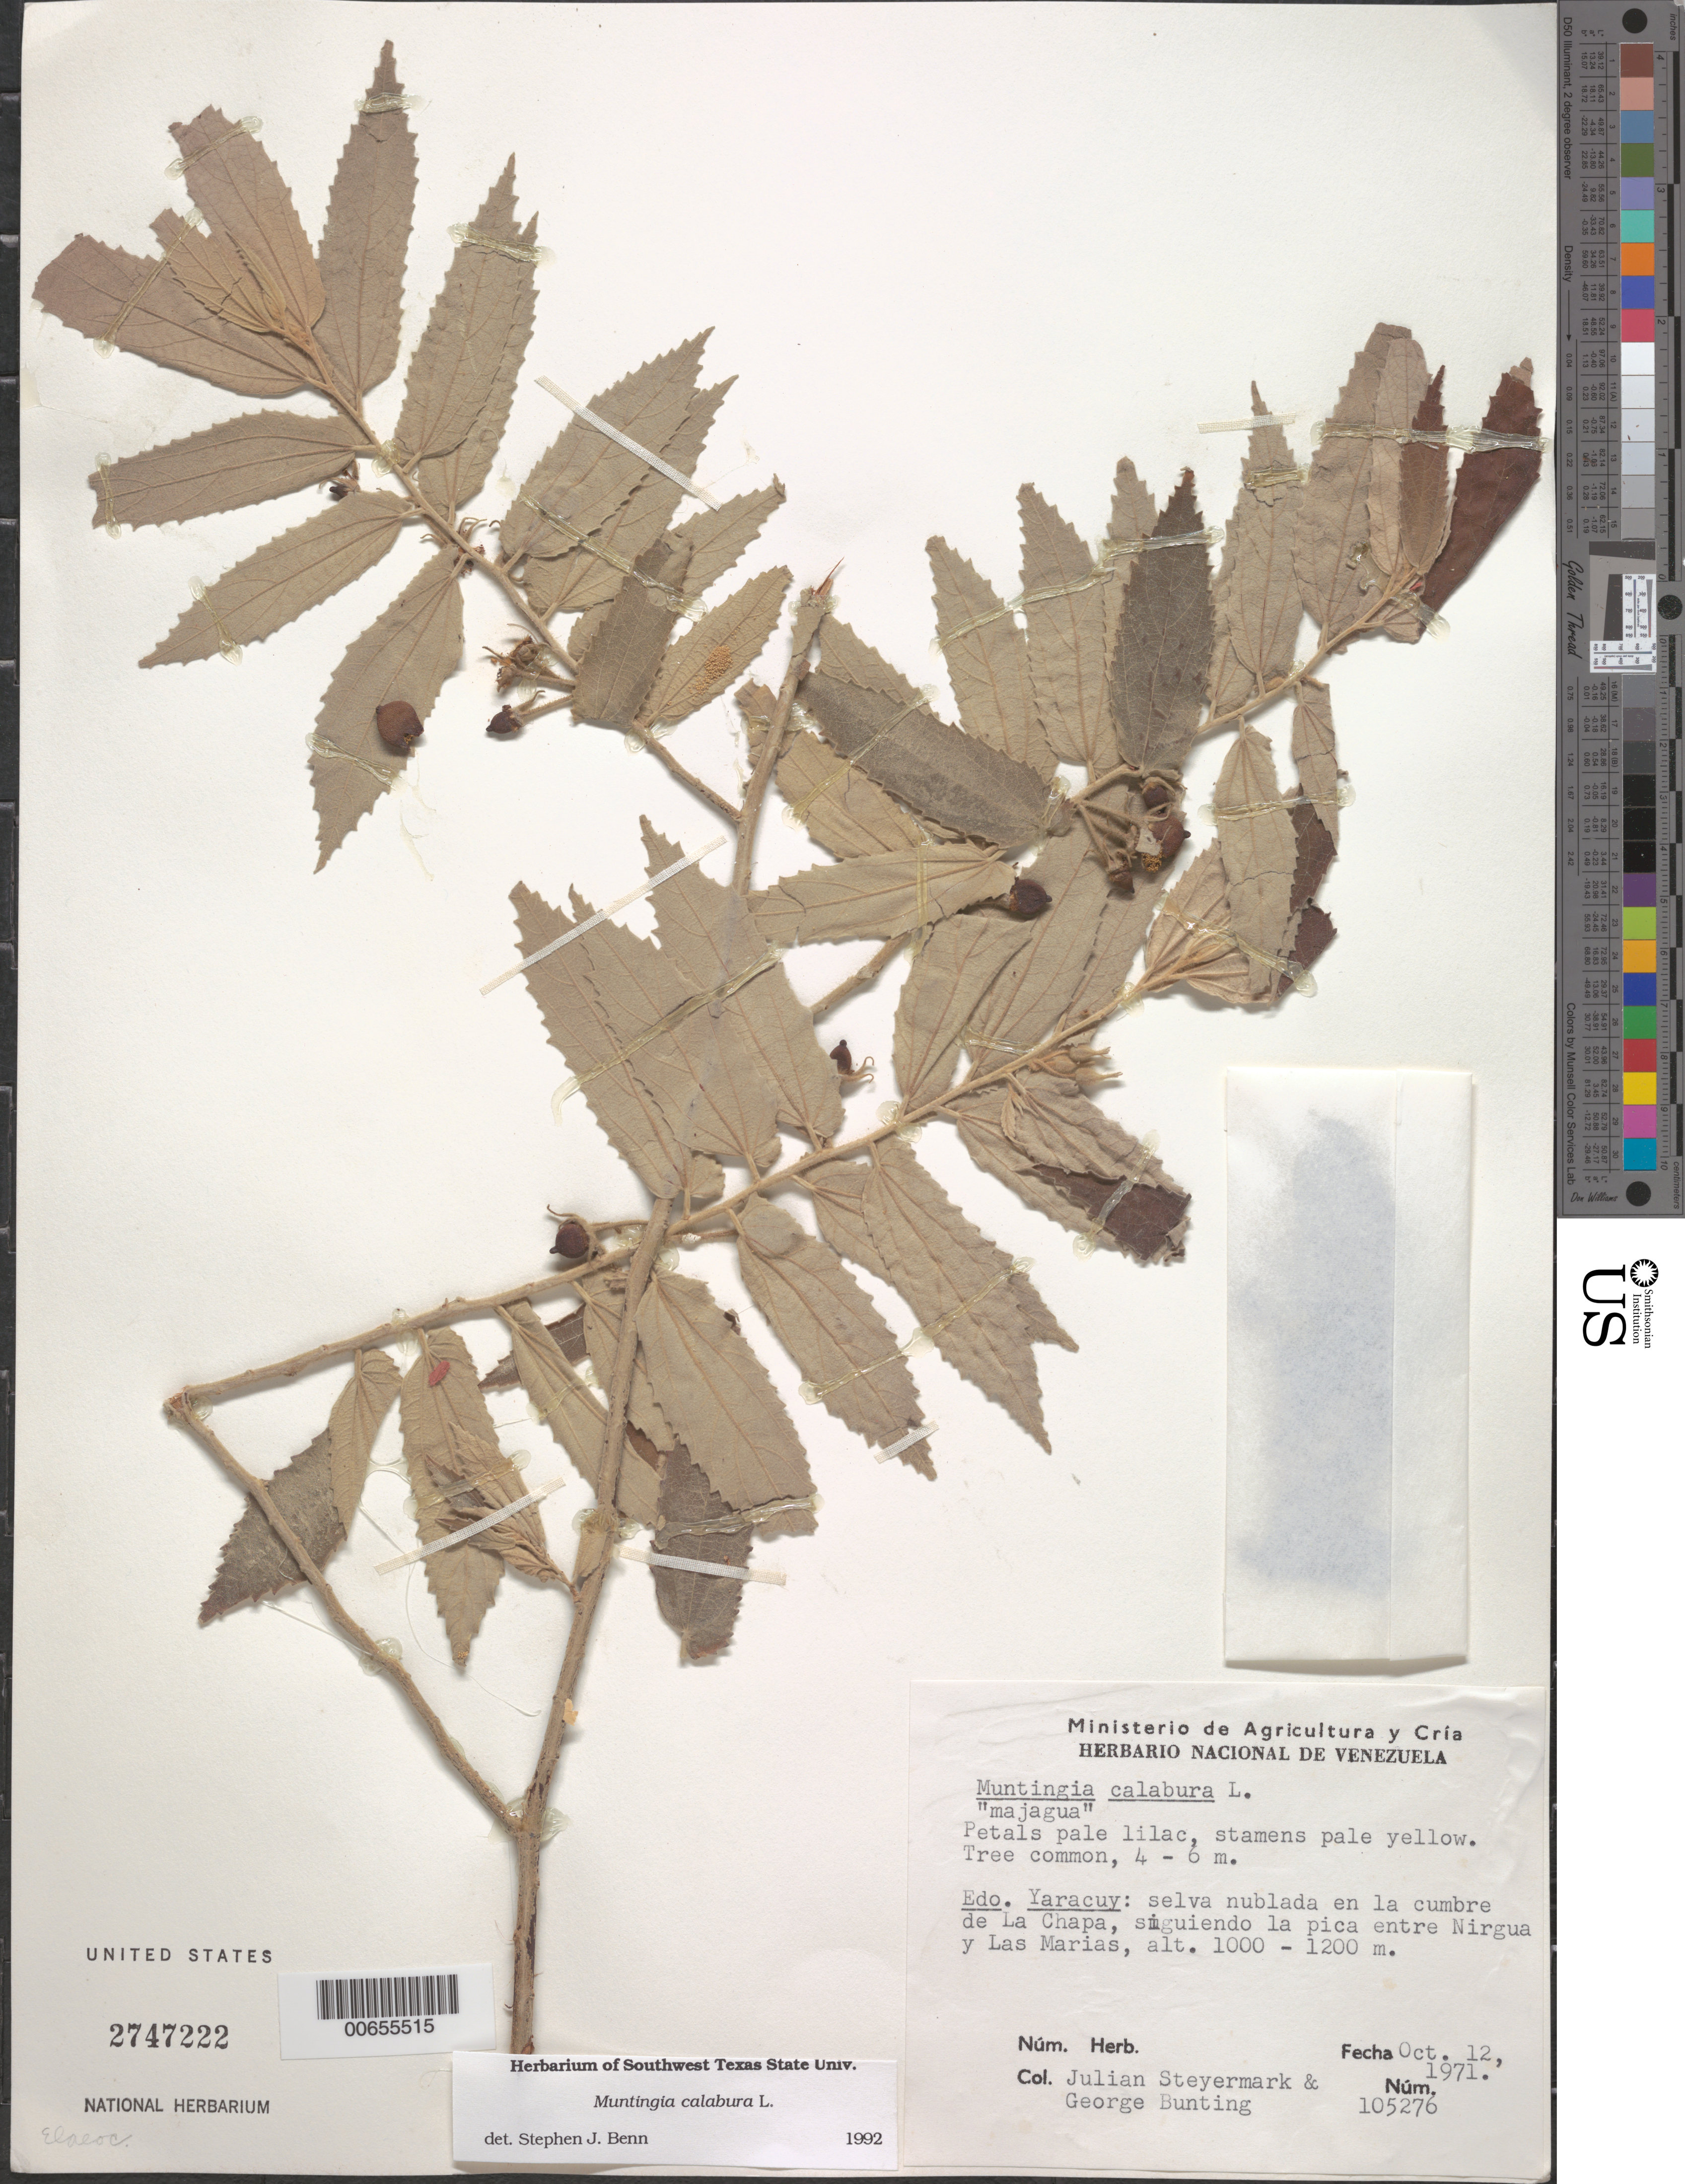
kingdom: Plantae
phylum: Tracheophyta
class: Magnoliopsida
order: Malvales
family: Muntingiaceae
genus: Muntingia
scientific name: Muntingia calabura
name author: L.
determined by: Benn, S. J.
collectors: J. Steyermark & G. S. Bunting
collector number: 105276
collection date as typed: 12 Oct 1971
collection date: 1971-10-12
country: Venezuela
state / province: Yaracuy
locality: La cumbre de La Chapa, siguiendo la pica entre Nirgua y Las Marias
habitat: Sela nublada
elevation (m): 1000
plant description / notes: Common name: Majagua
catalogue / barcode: US 2747222